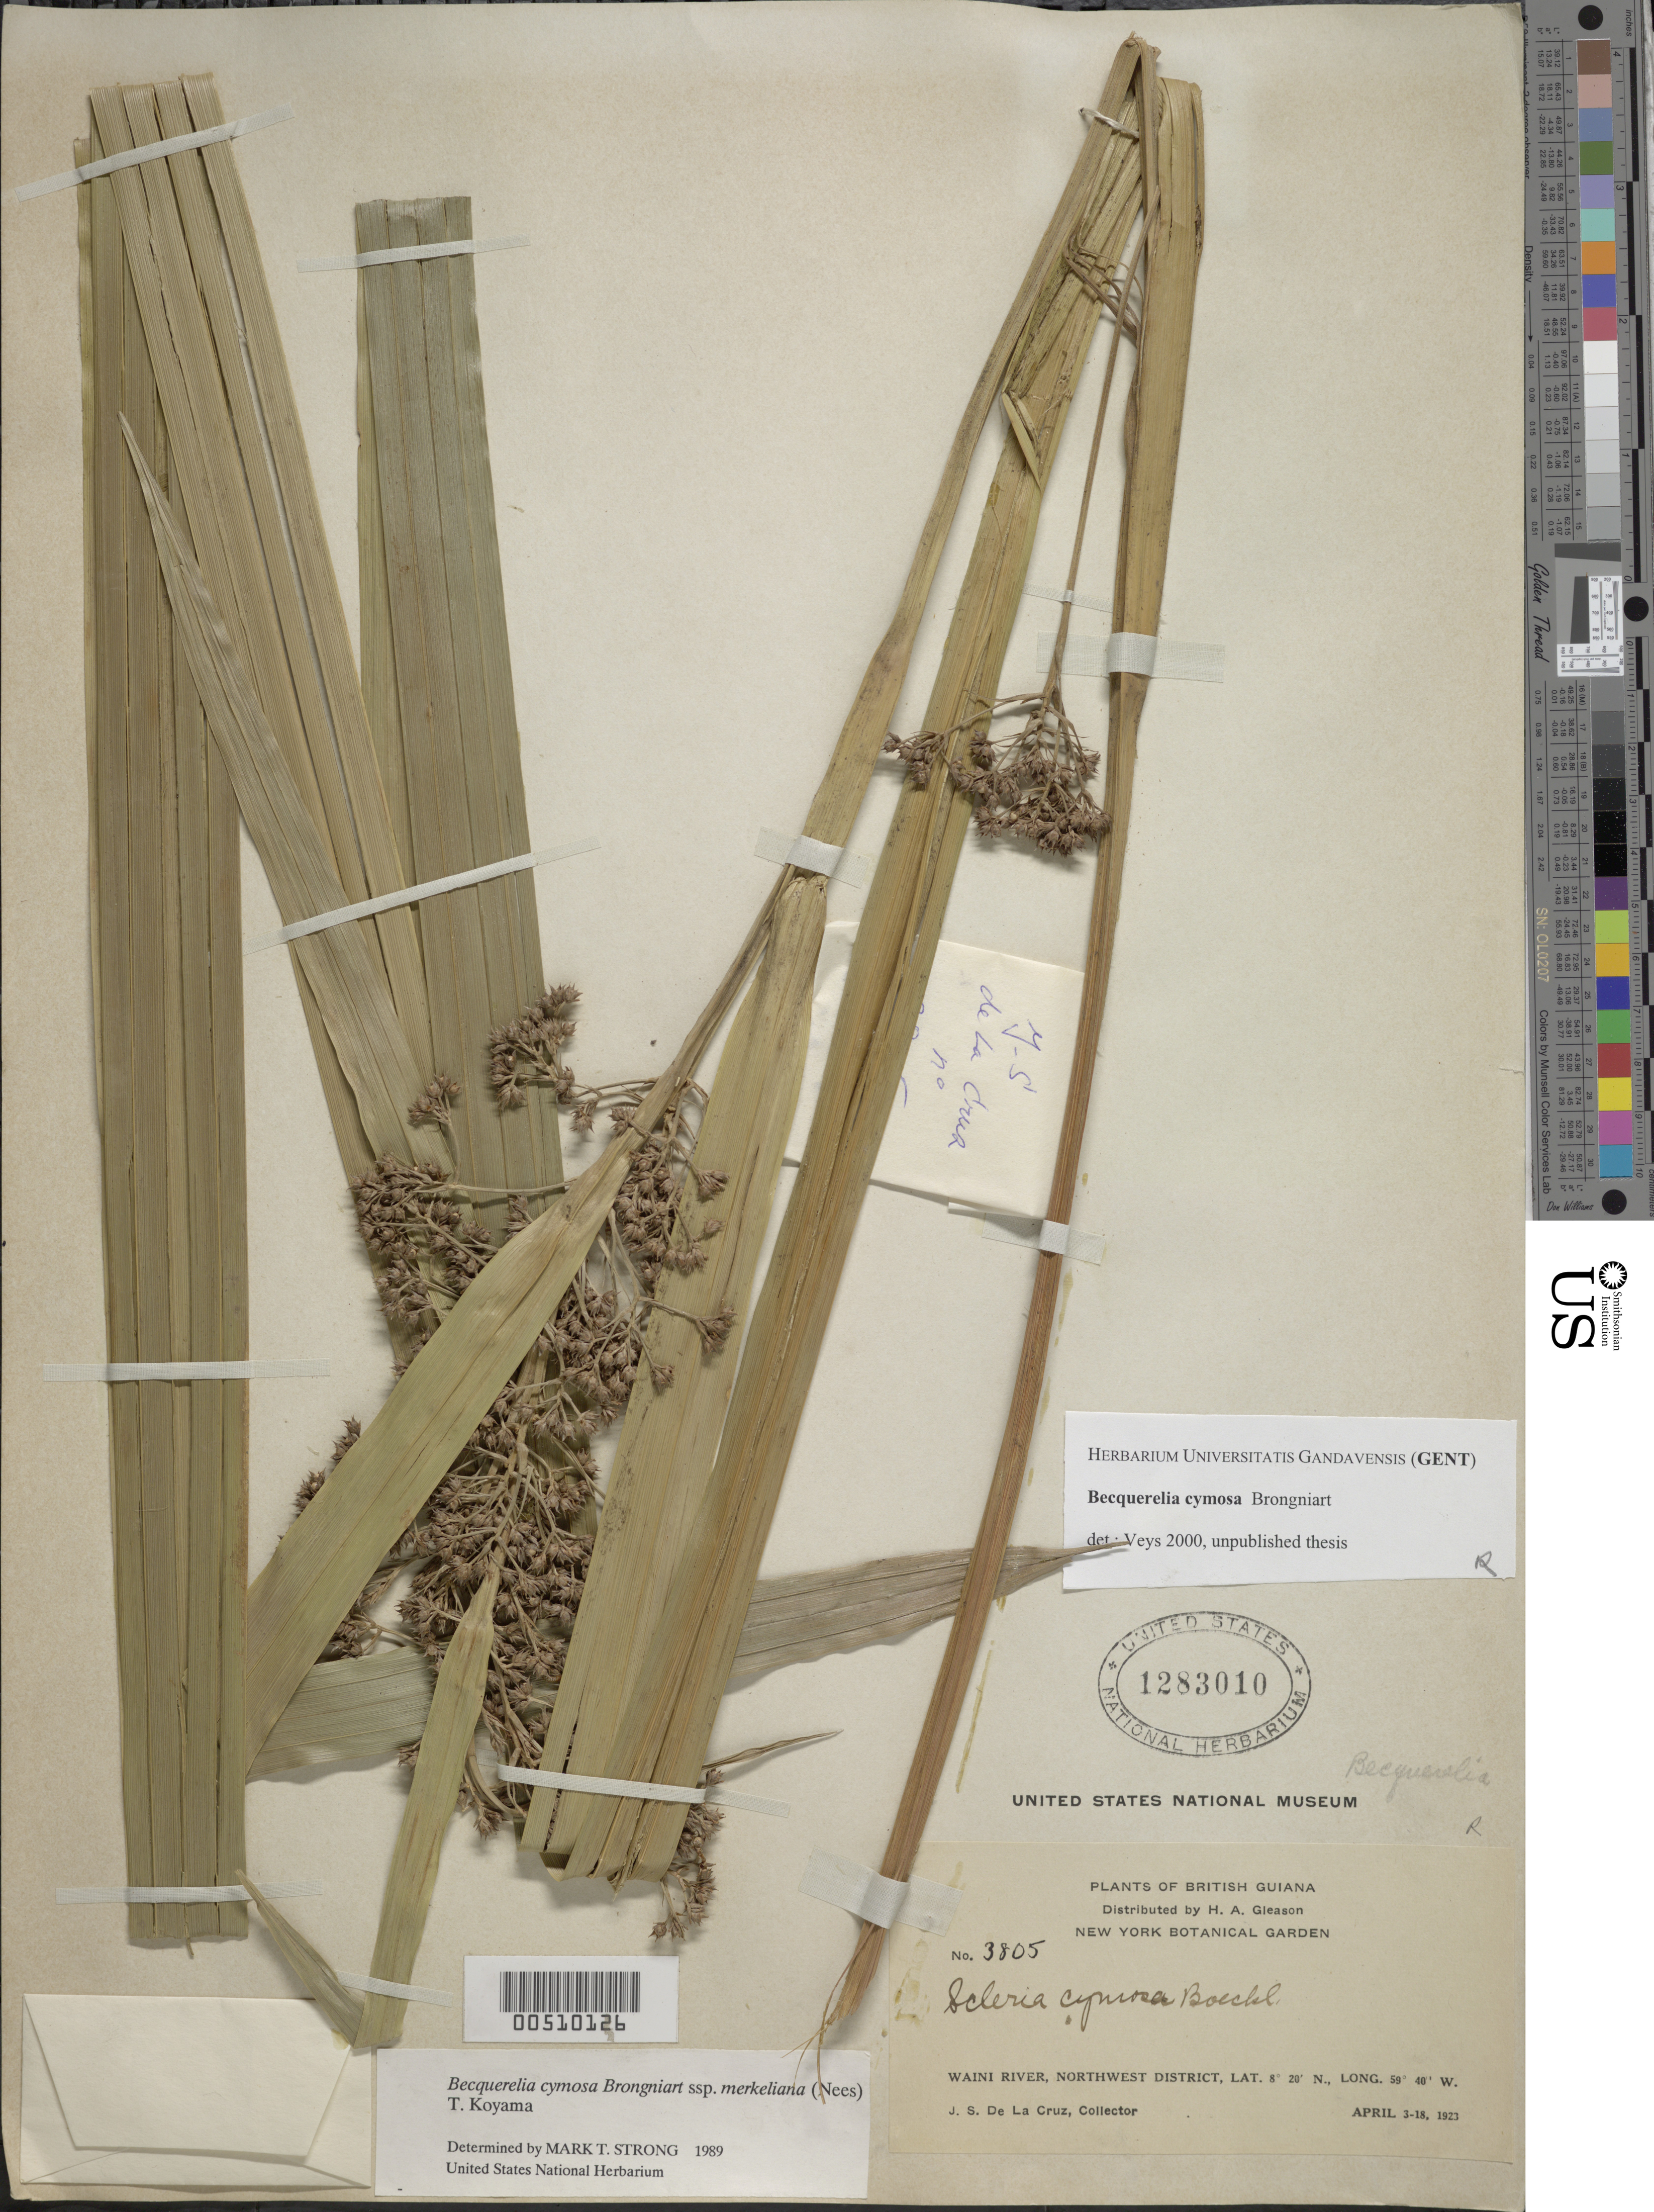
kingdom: Plantae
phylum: Tracheophyta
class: Liliopsida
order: Poales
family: Cyperaceae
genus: Becquerelia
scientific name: Becquerelia cymosa subsp. merkeliana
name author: (Nees) T. Koyama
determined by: Strong, M. T., (US), Smithsonian Institution - National Museum of Natural History (UNITED STATES)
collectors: J. S. de la Cruz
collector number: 3805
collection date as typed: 03 Apr 1923 to 18 Apr 1923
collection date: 1923-04-03/1923-04-18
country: Guyana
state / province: Barima-Waini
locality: Waini River. [In former Northwest Region.]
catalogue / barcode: US 1283010